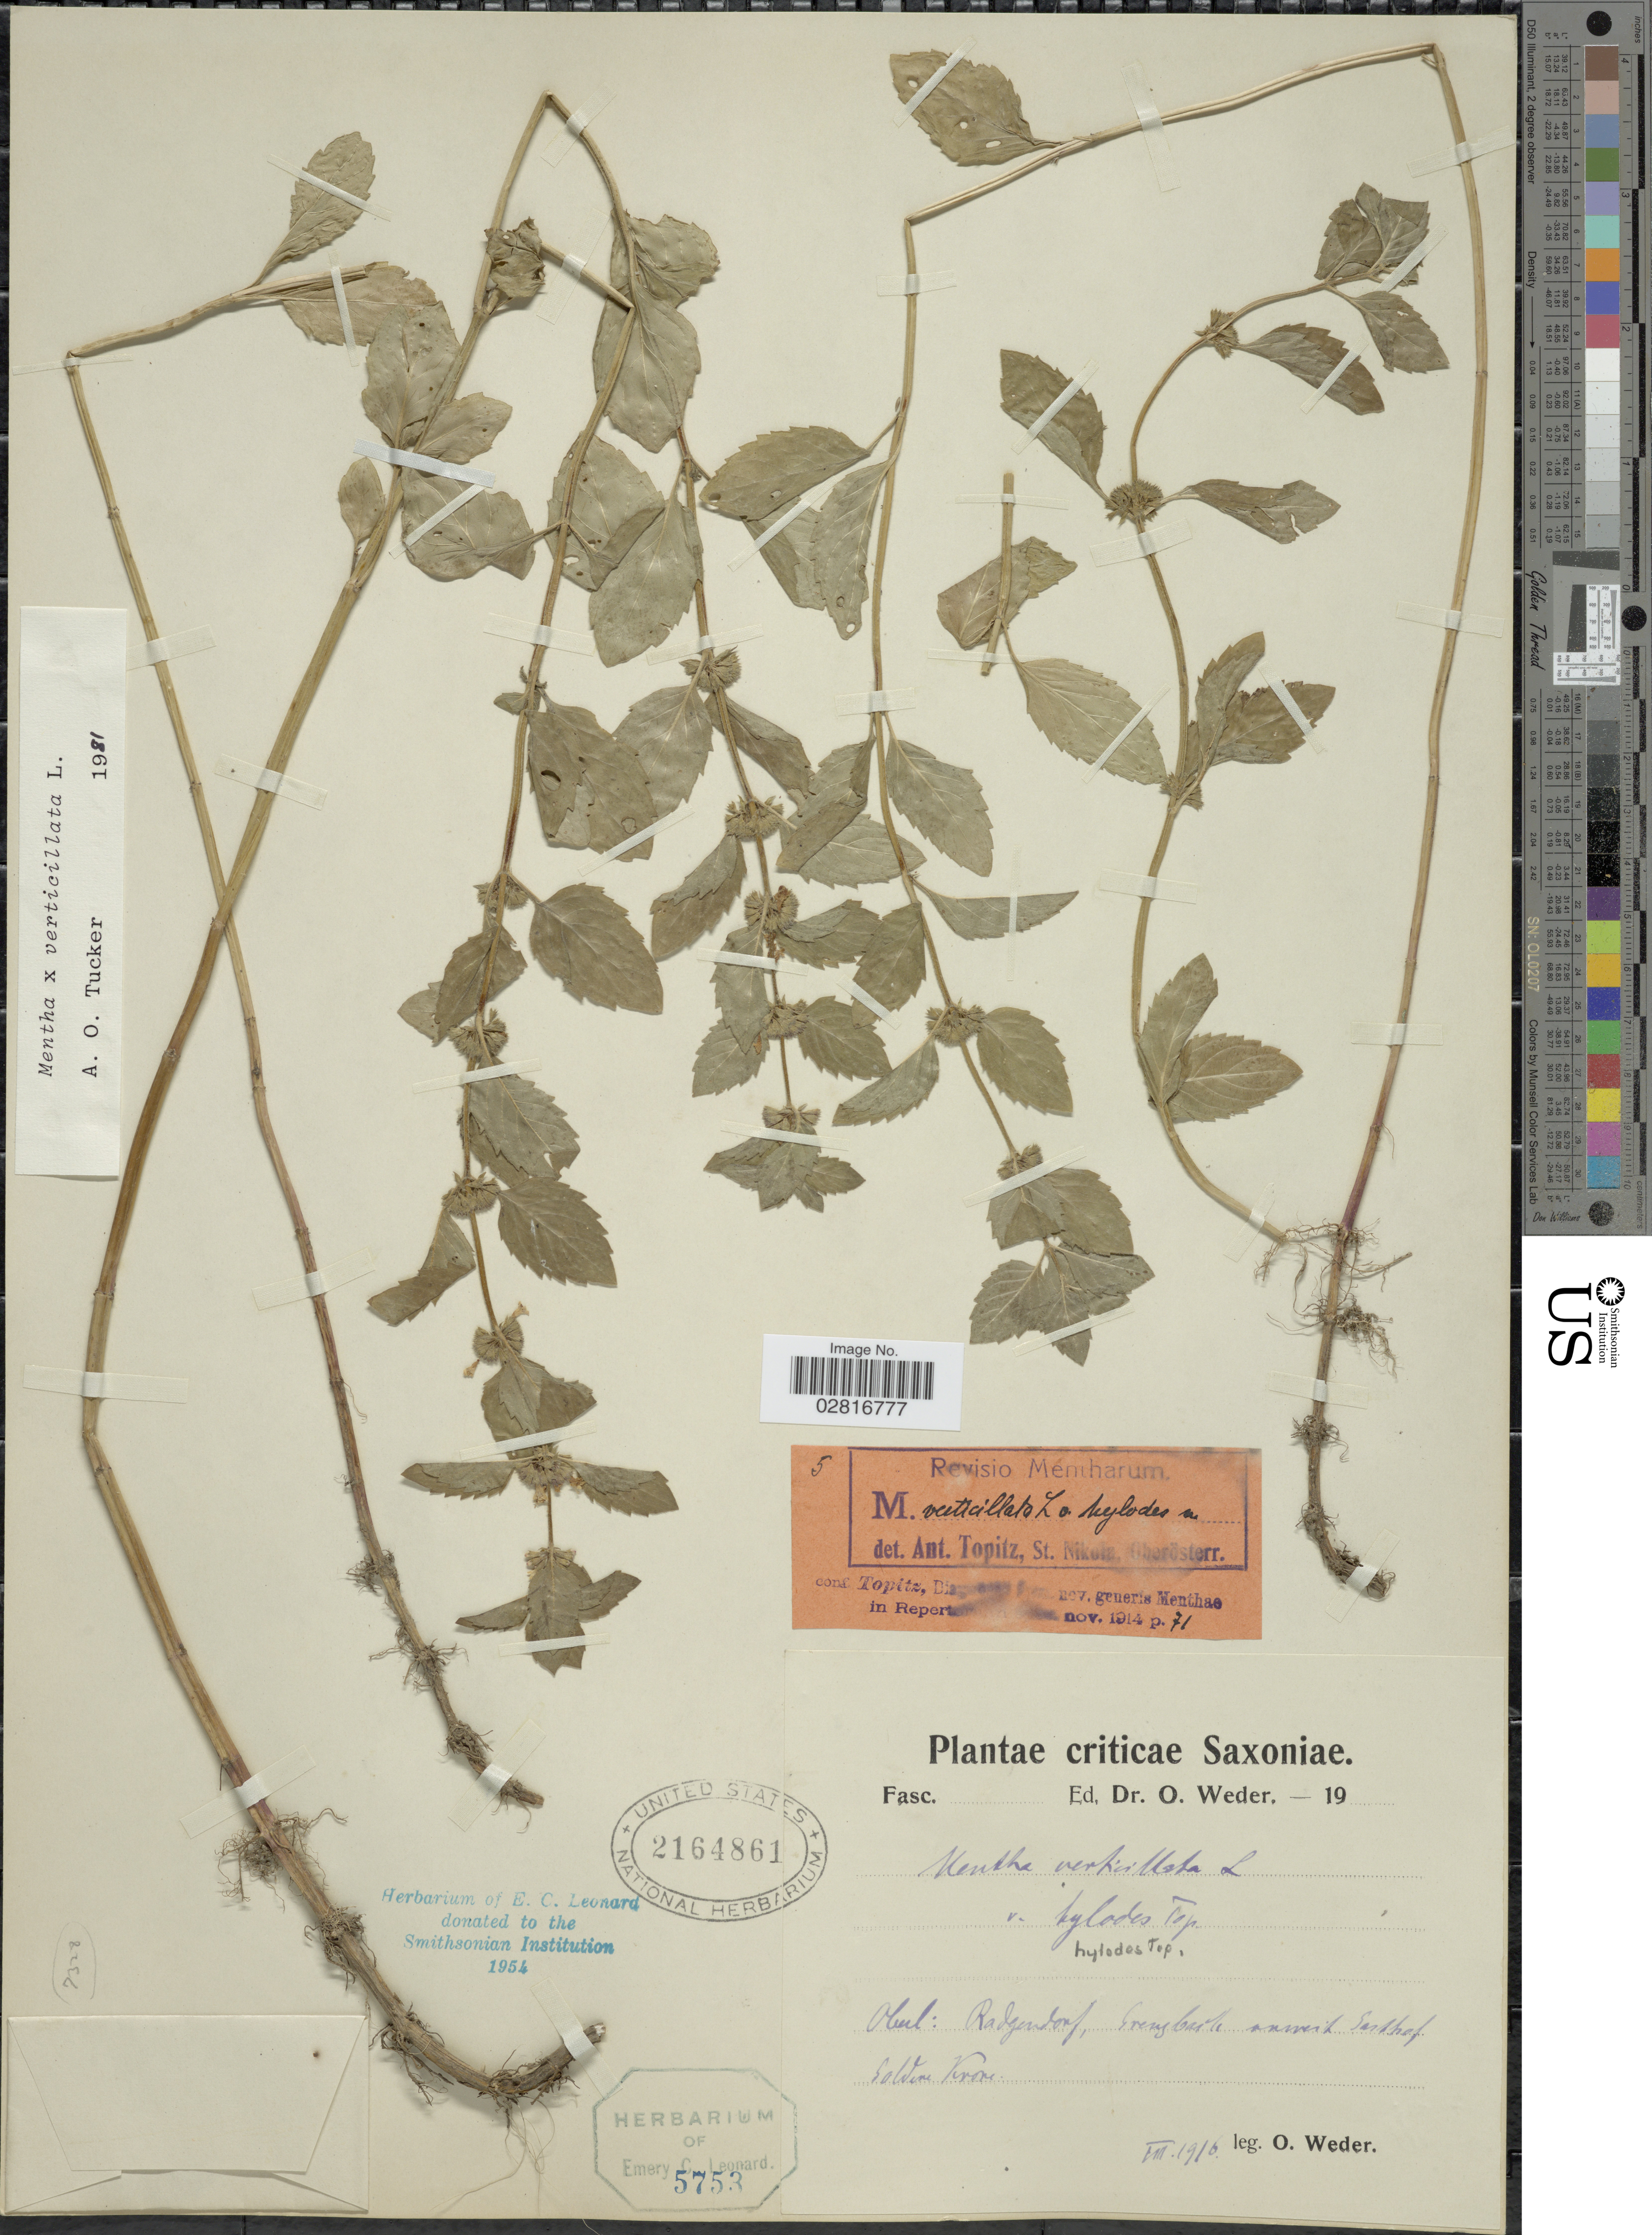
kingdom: Plantae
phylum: Tracheophyta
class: Magnoliopsida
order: Lamiales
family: Lamiaceae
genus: Mentha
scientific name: Mentha x verticillata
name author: L.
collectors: O. Weder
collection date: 1916-08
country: Germany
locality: Criticae Saxoniae, Obul: Radgendouf Grenzbarh anweich sastweif soldene vernon. [interpreted]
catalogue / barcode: US 2164861